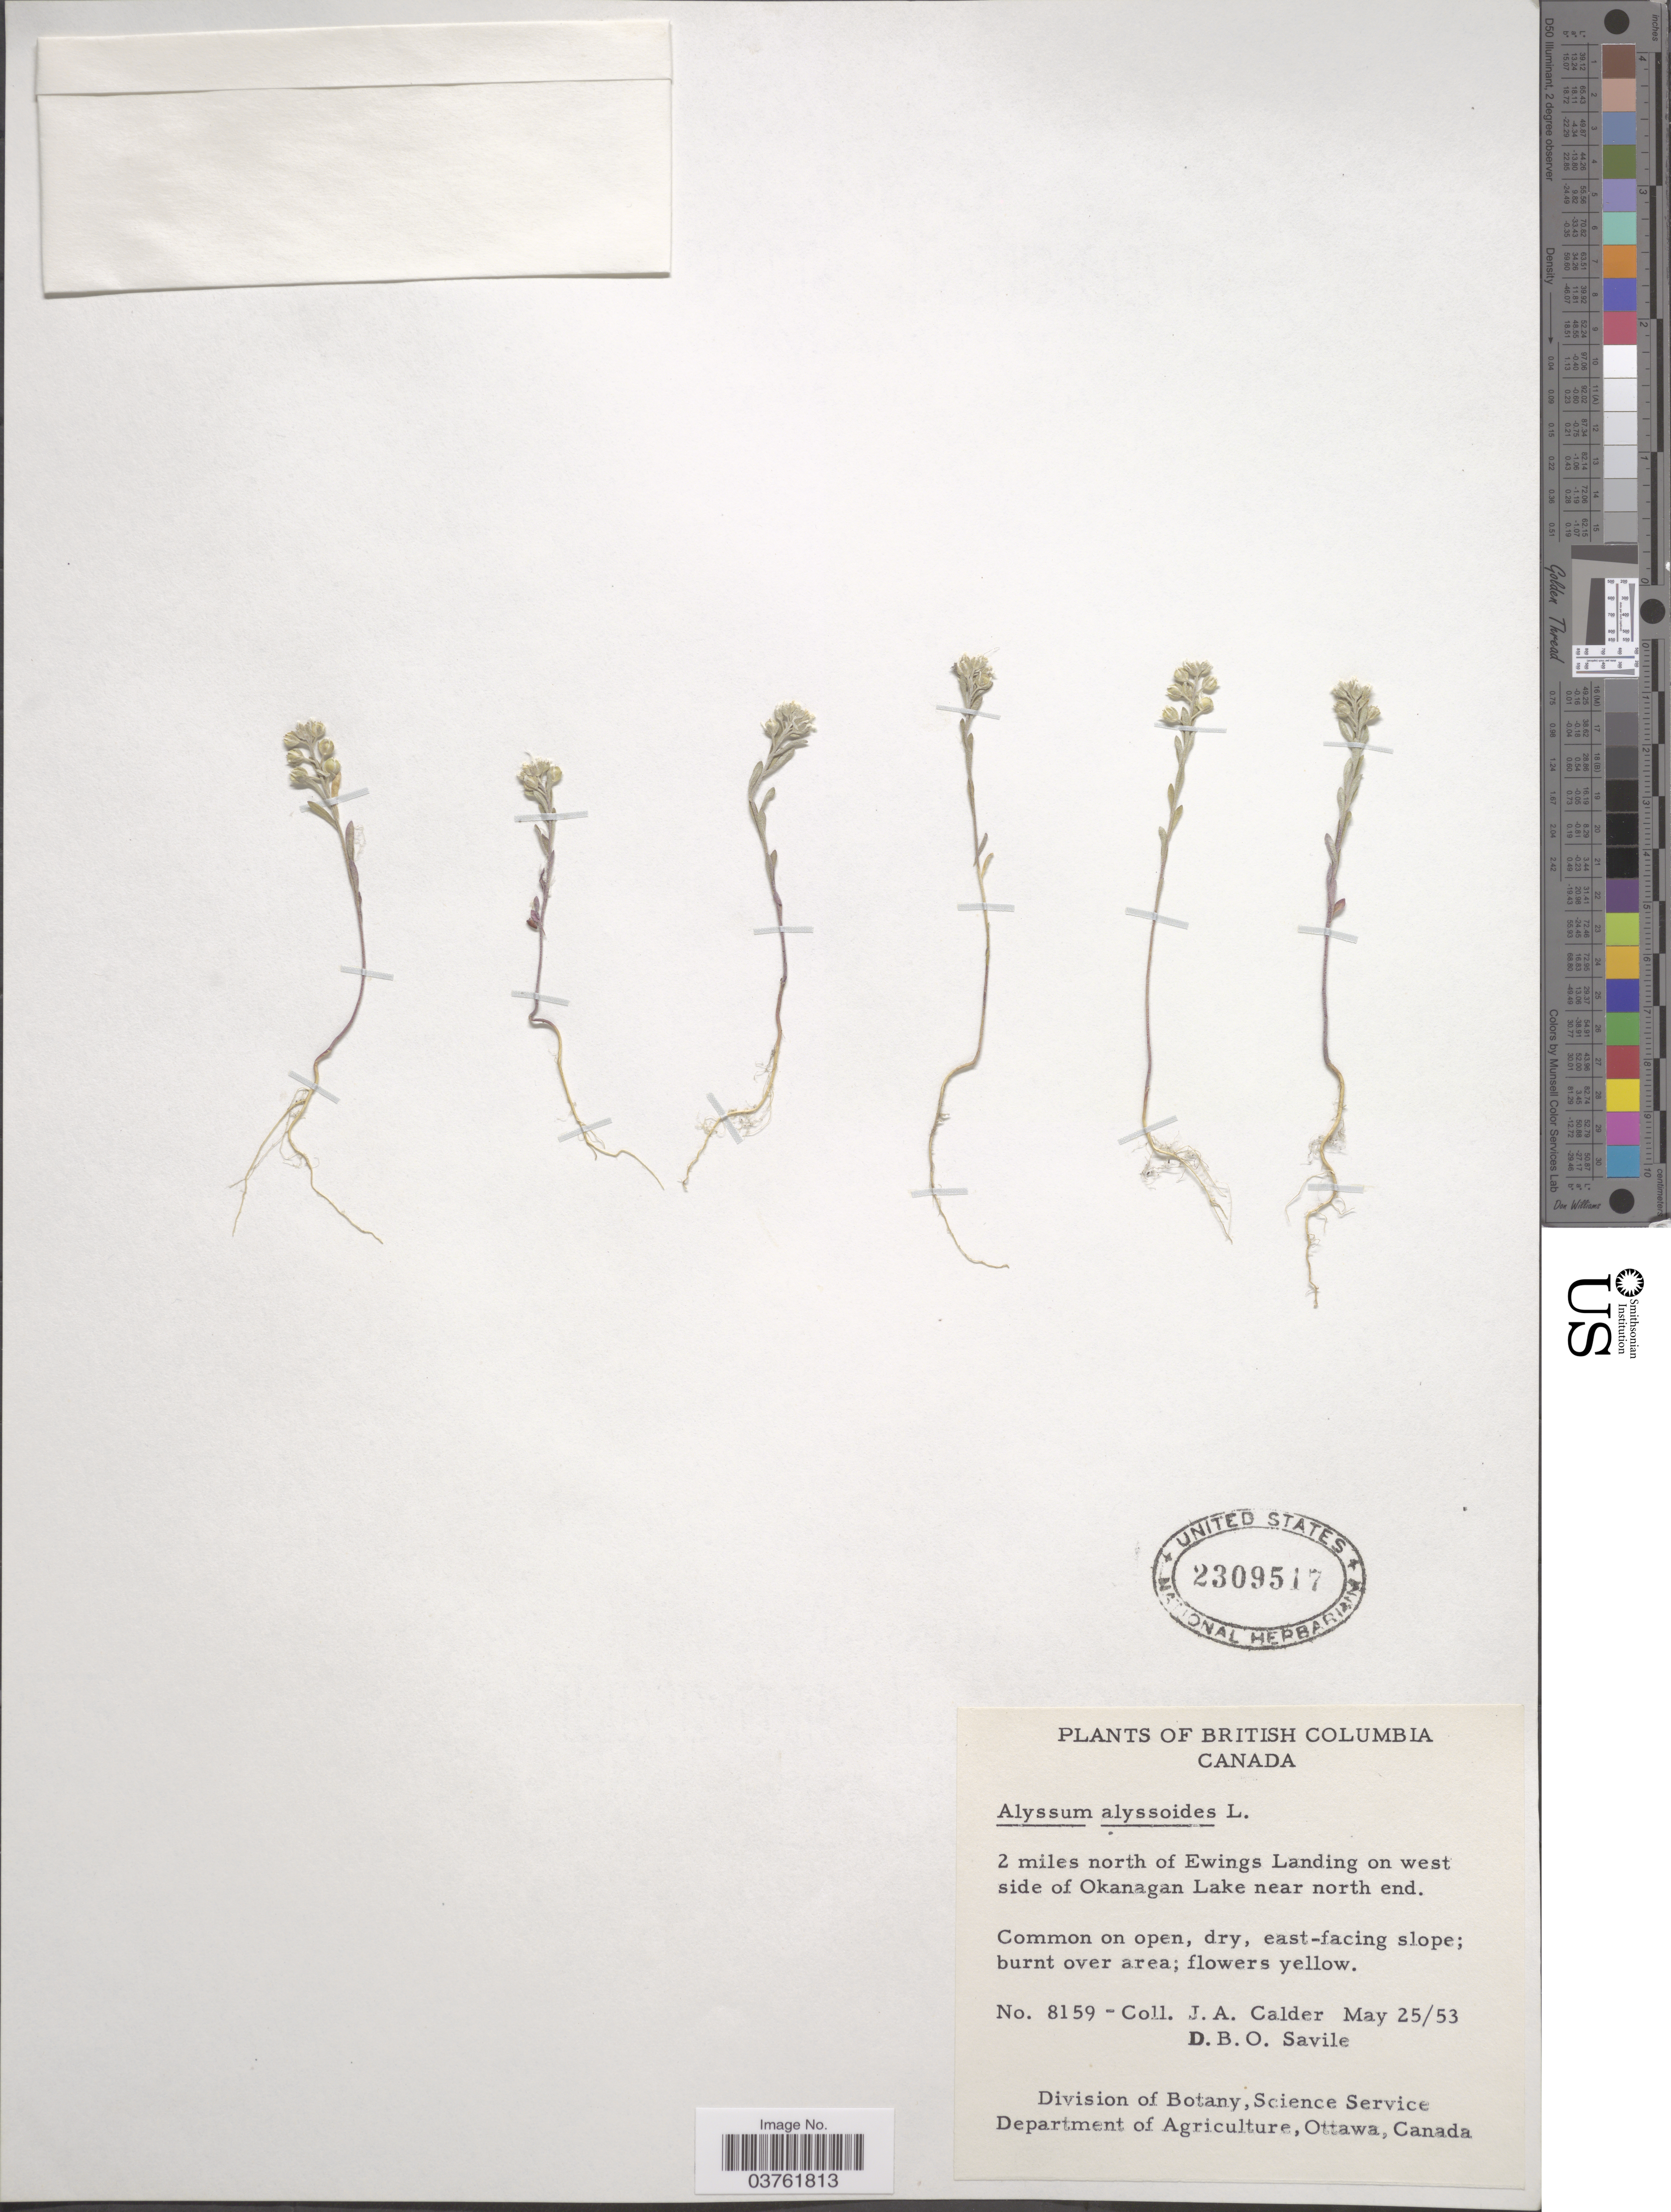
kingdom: Plantae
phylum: Tracheophyta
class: Magnoliopsida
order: Brassicales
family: Brassicaceae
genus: Alyssum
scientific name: Alyssum alyssoides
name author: (L.) L.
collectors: J. A. Calder & D. Savile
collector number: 8159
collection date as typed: Transcribed d/m/y: 25/5/53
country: Canada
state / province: British Columbia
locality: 2 miles north of Ewings Landing on west side of Okanagan Lake near north end.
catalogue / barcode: US 2309517